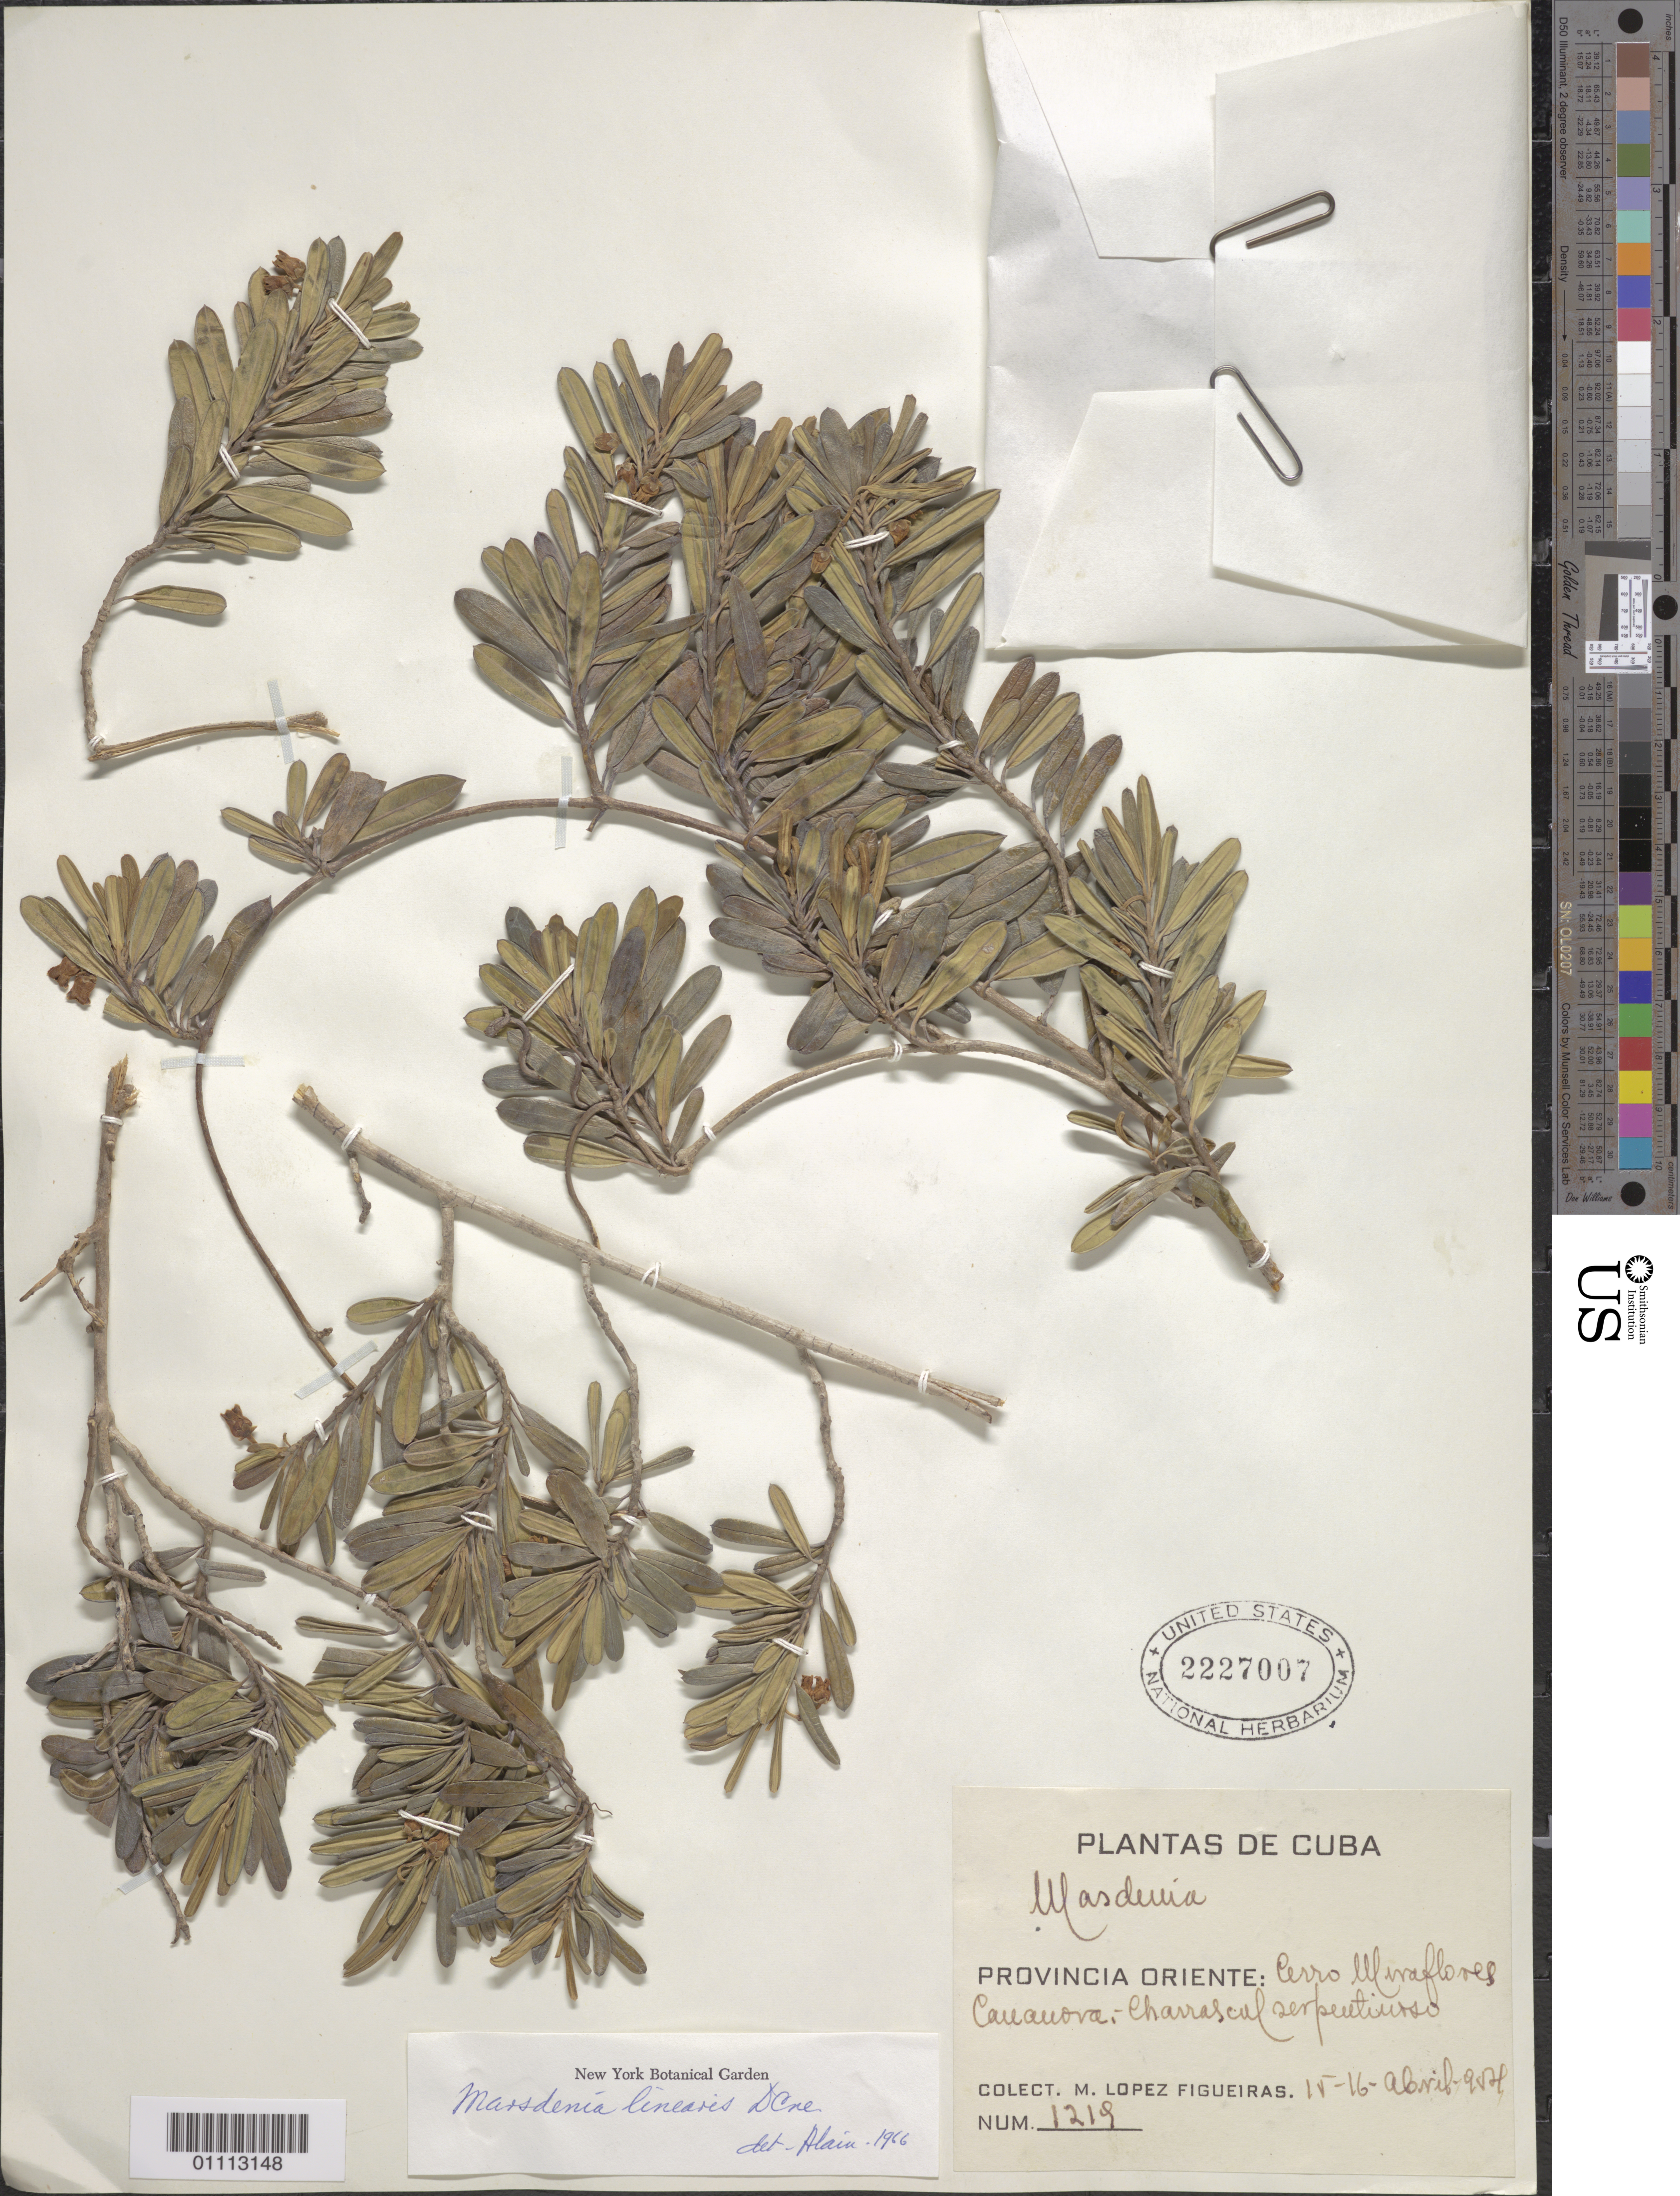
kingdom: Plantae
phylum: Tracheophyta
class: Magnoliopsida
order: Gentianales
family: Apocynaceae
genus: Marsdenia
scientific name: Marsdenia linearis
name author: Decne.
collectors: M. López Figueiras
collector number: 1219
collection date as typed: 15 Apr 1954 to 16 Apr 1954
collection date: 1954-04-15/1954-04-16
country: Cuba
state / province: Oriente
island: Cuba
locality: Cauauora-Charras cul serpentinos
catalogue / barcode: US 2227007